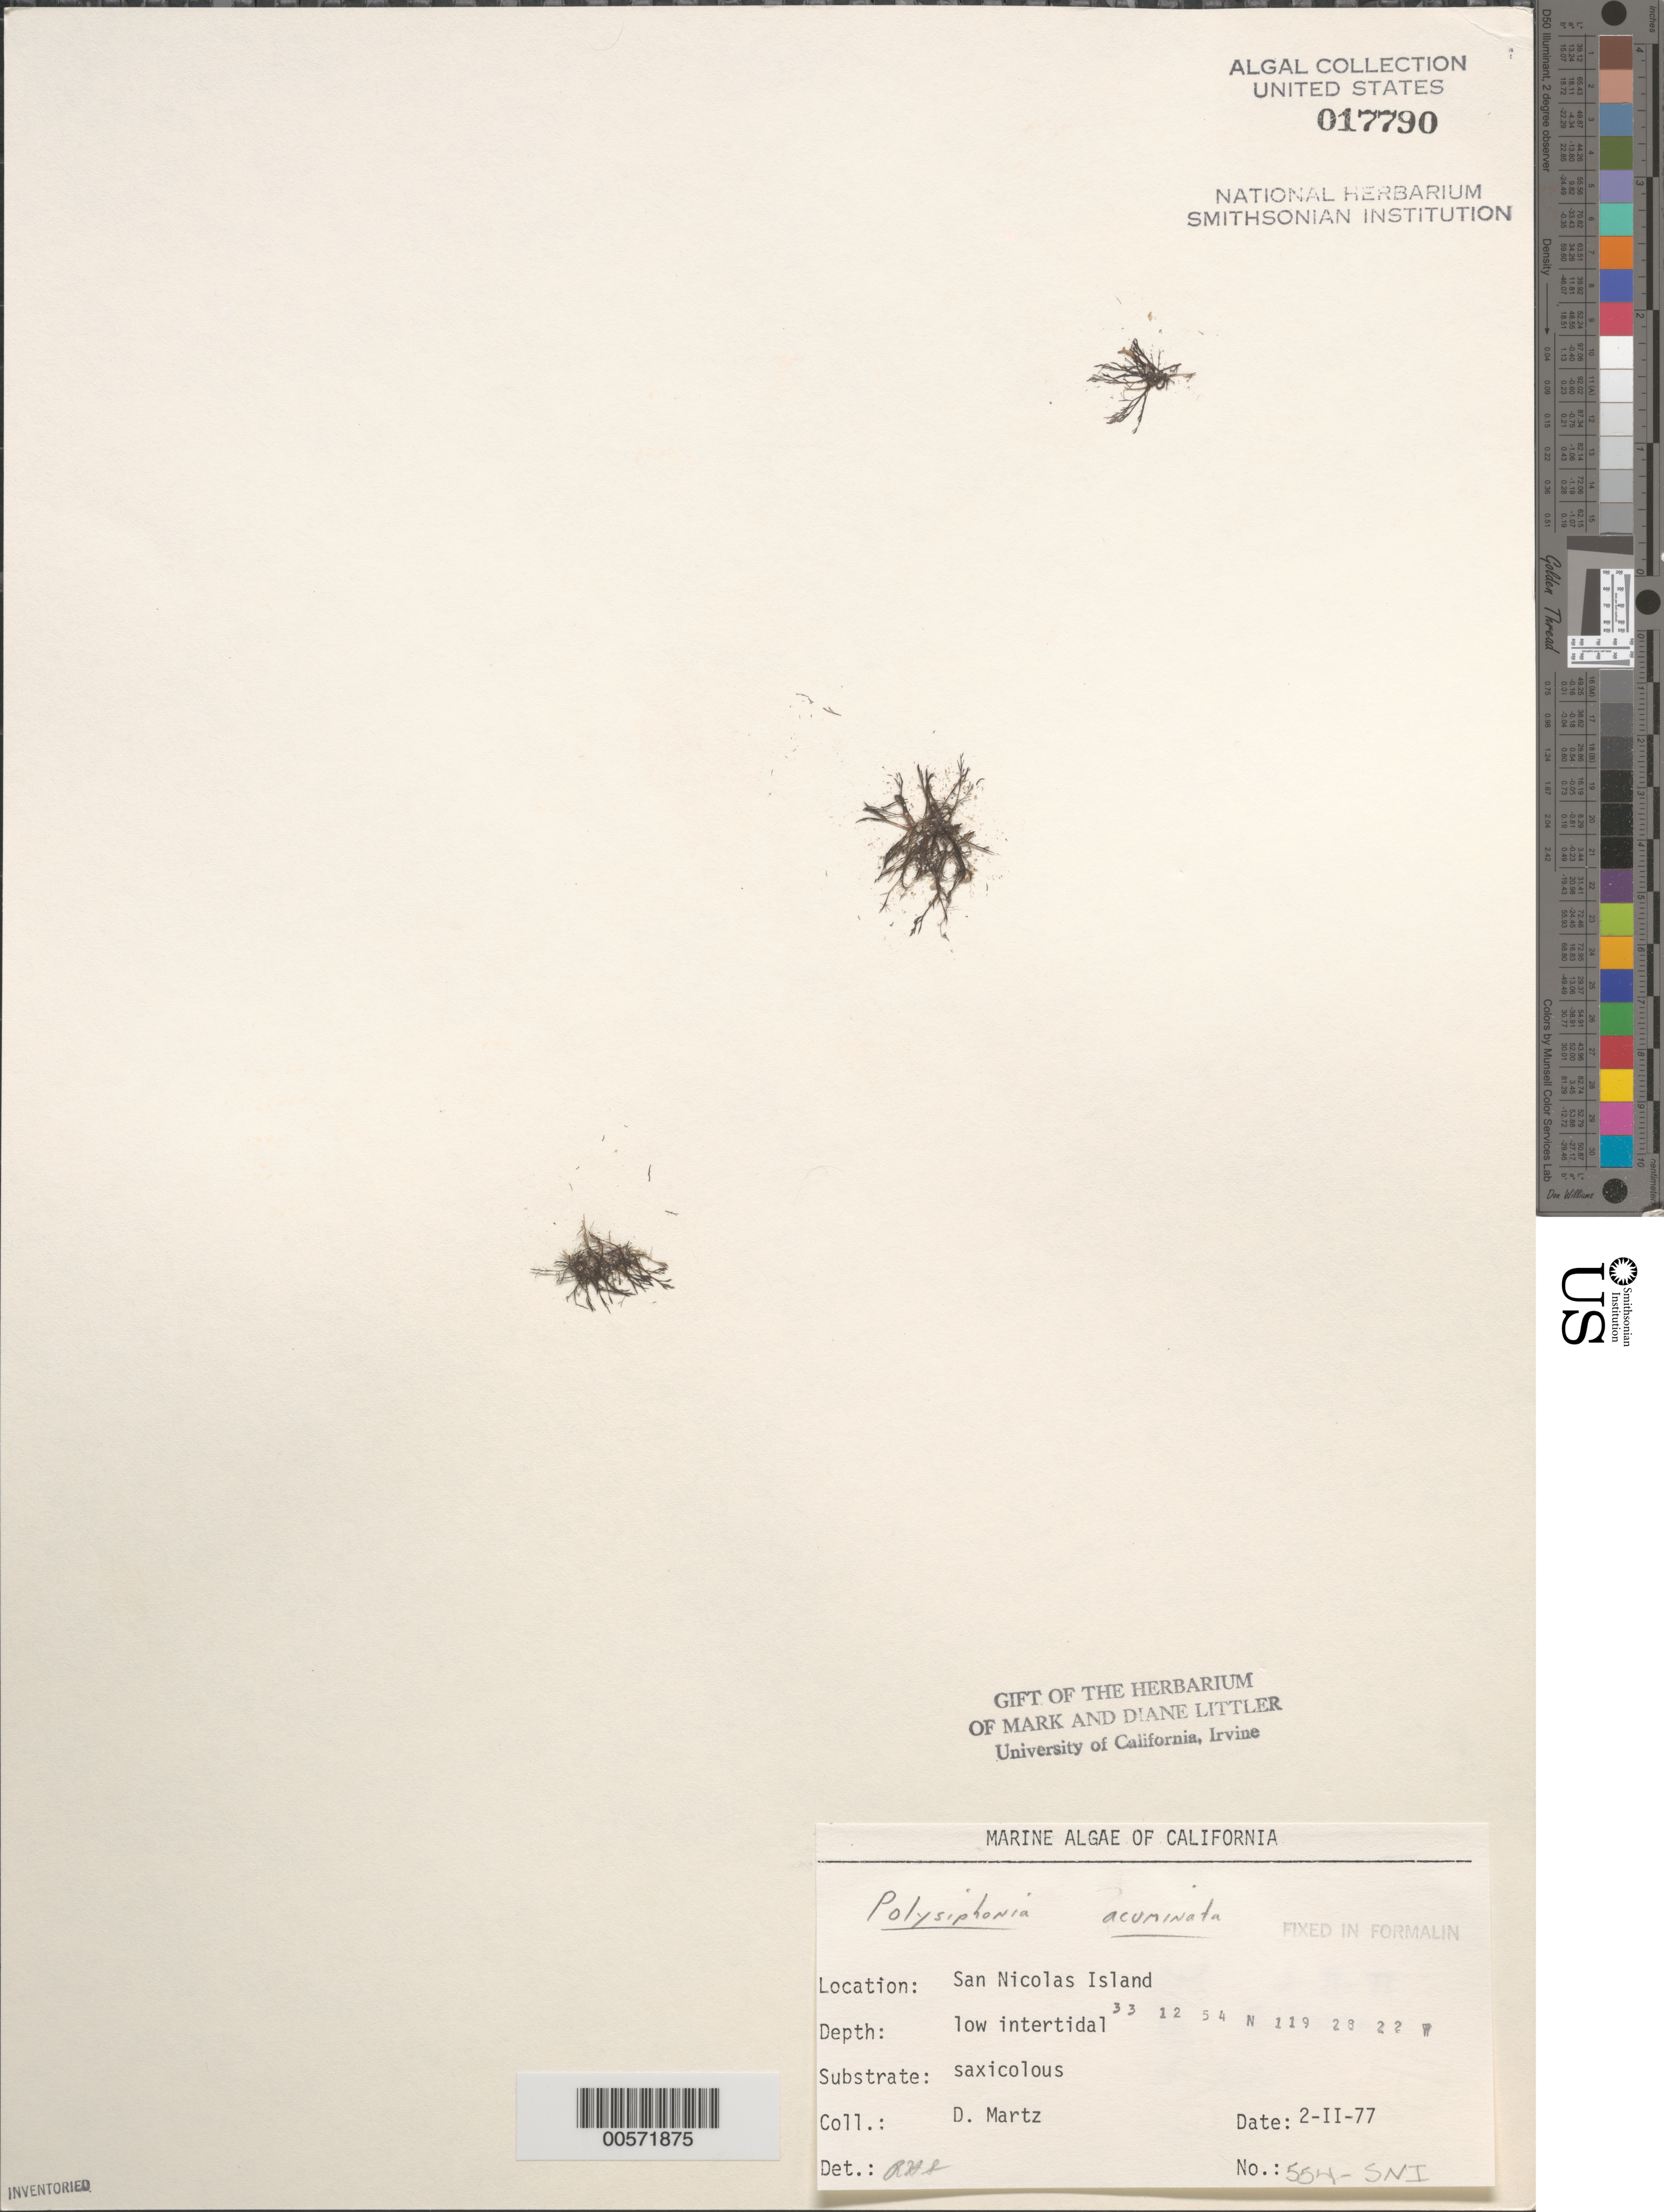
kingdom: Plantae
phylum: Rhodophyta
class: Florideophyceae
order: Ceramiales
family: Rhodomelaceae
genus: Polysiphonia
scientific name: Polysiphonia acuminata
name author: N.L. Gardner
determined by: Sims, Robert H.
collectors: D. Martz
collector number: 554-SNI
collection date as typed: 02 Feb 1977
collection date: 1977-02-02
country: United States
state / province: California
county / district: Ventura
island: San Nicolas Island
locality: Dutch Harbor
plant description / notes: BLM-SOCALBIGHT Rocky Intertidal Survey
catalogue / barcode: US 17790